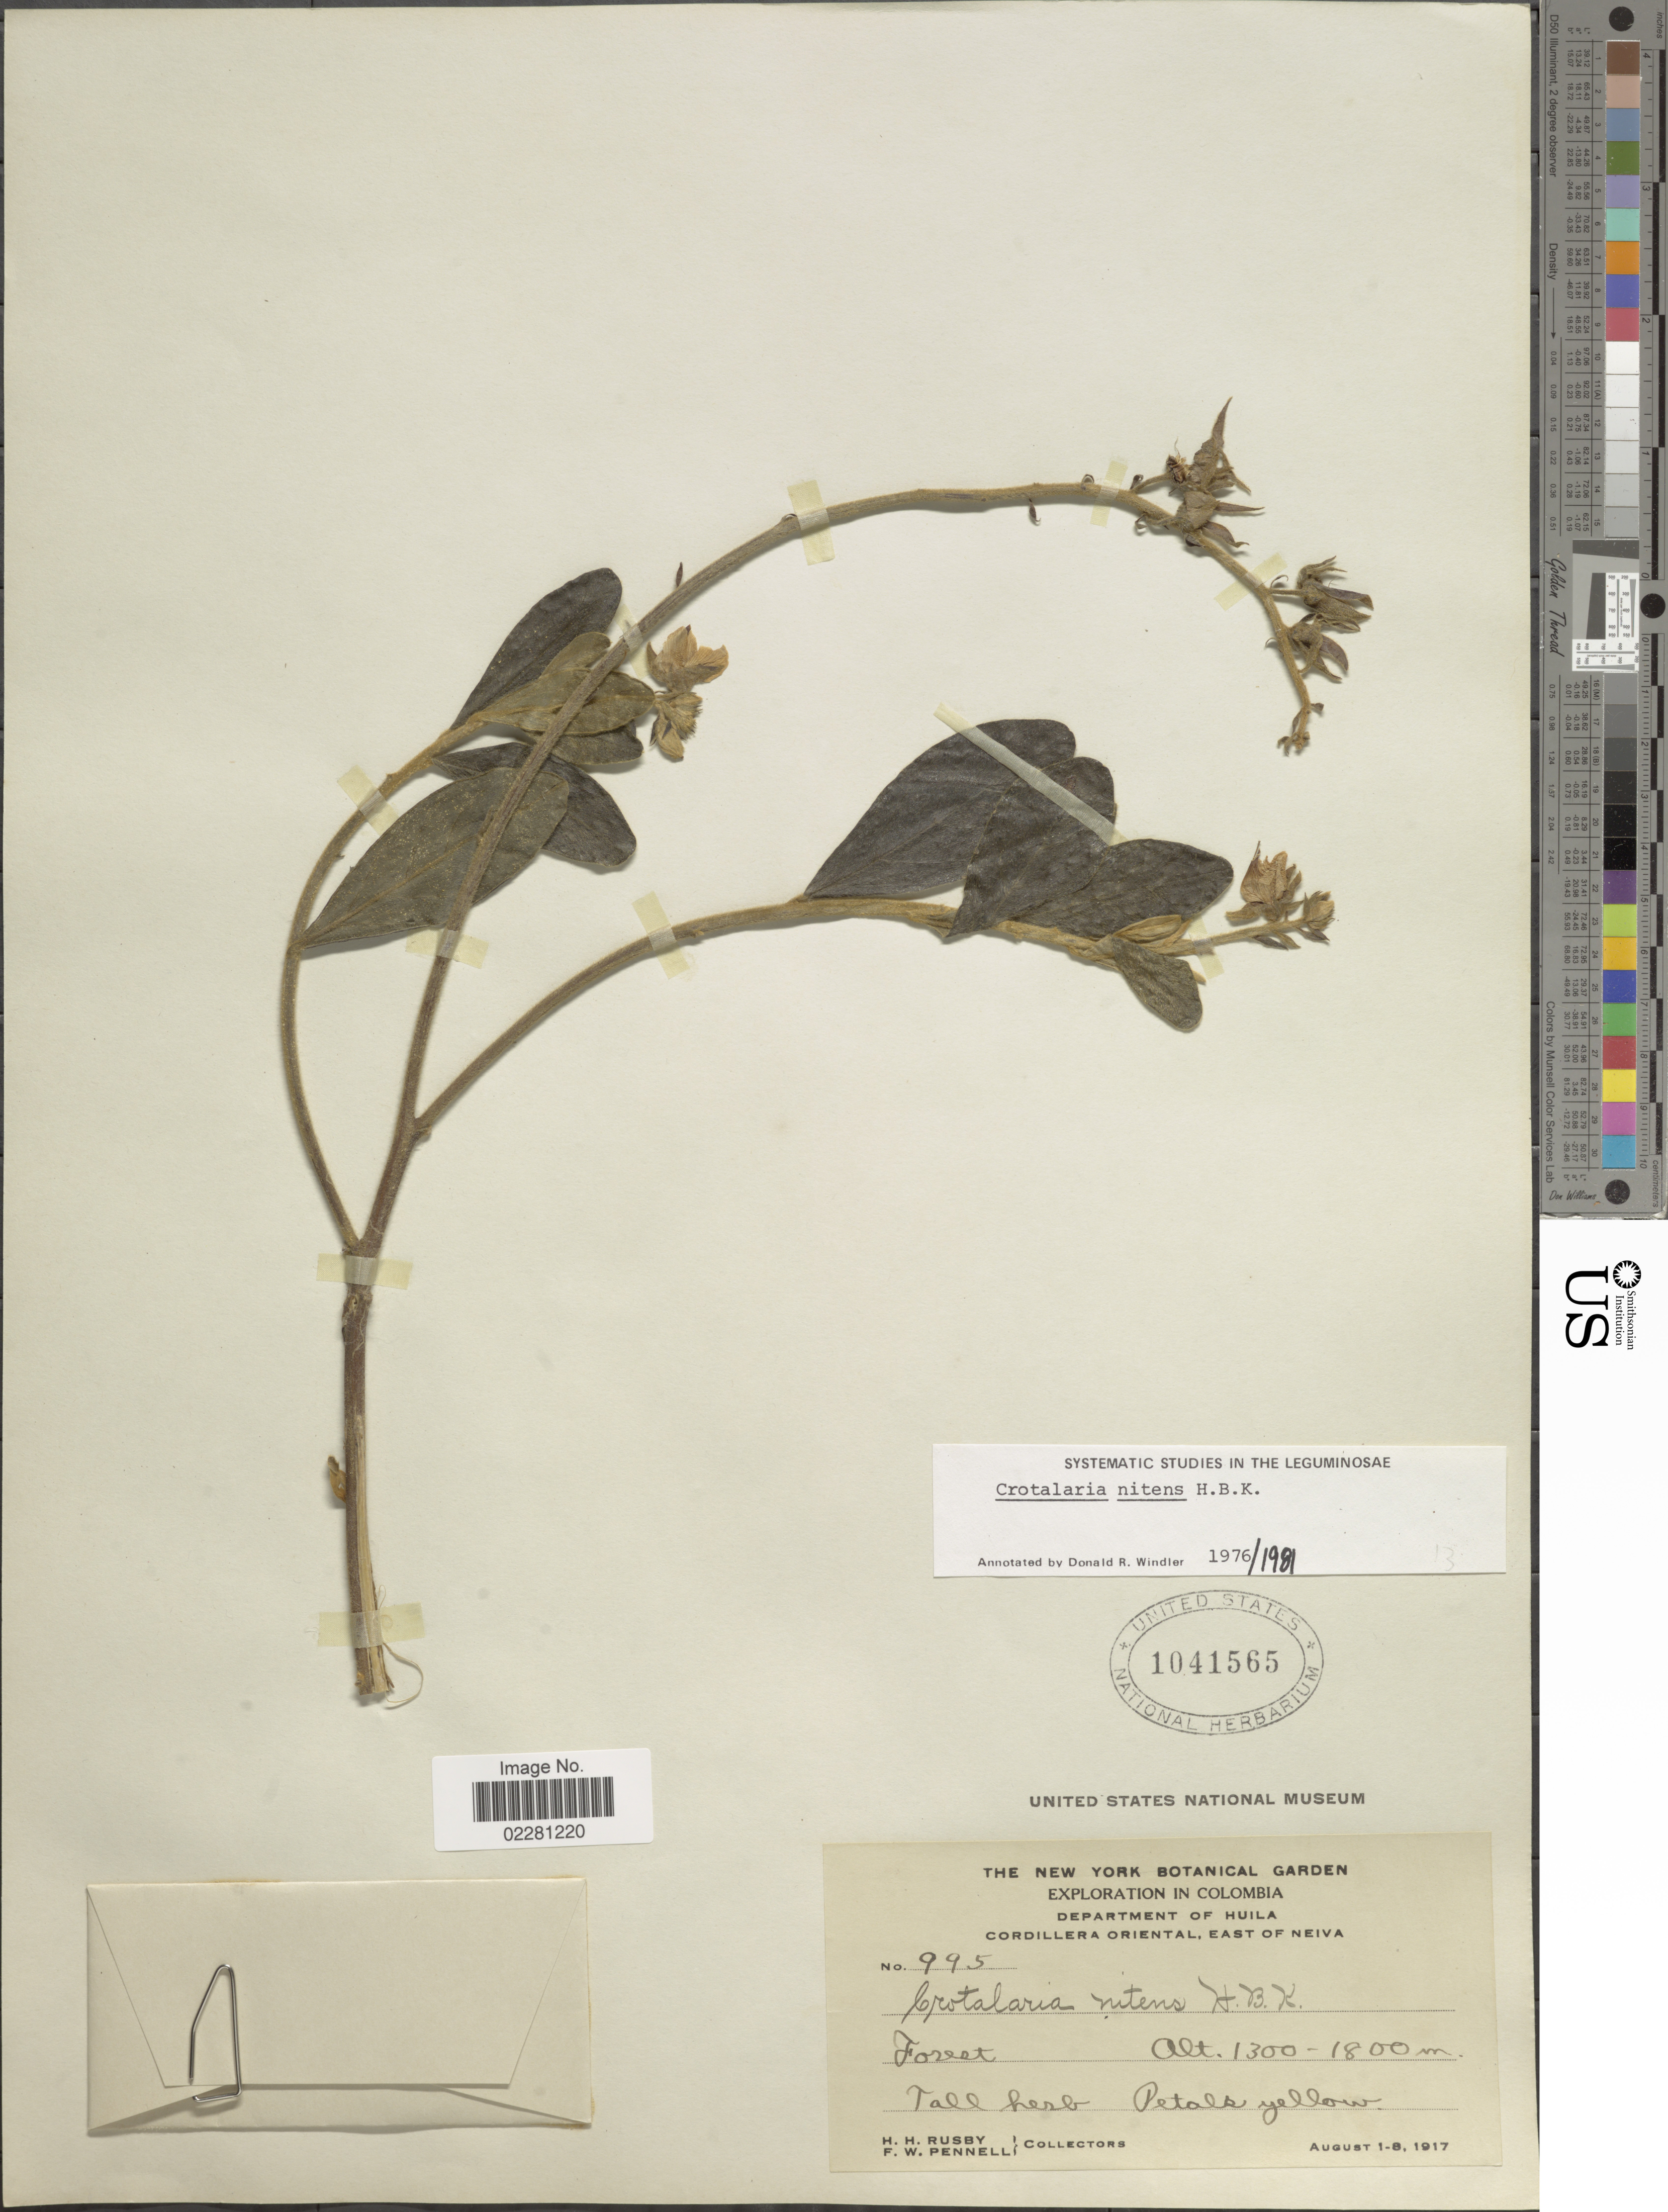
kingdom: Plantae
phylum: Tracheophyta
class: Magnoliopsida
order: Fabales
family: Fabaceae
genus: Crotalaria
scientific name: Crotalaria nitens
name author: Kunth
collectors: H. H. Rusby & F. W. Pennell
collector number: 995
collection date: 1917-08-01/1917-08-08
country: Colombia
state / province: Huila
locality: Cordillera Oriental, East of Neiva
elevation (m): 1300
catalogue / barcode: US 1041565